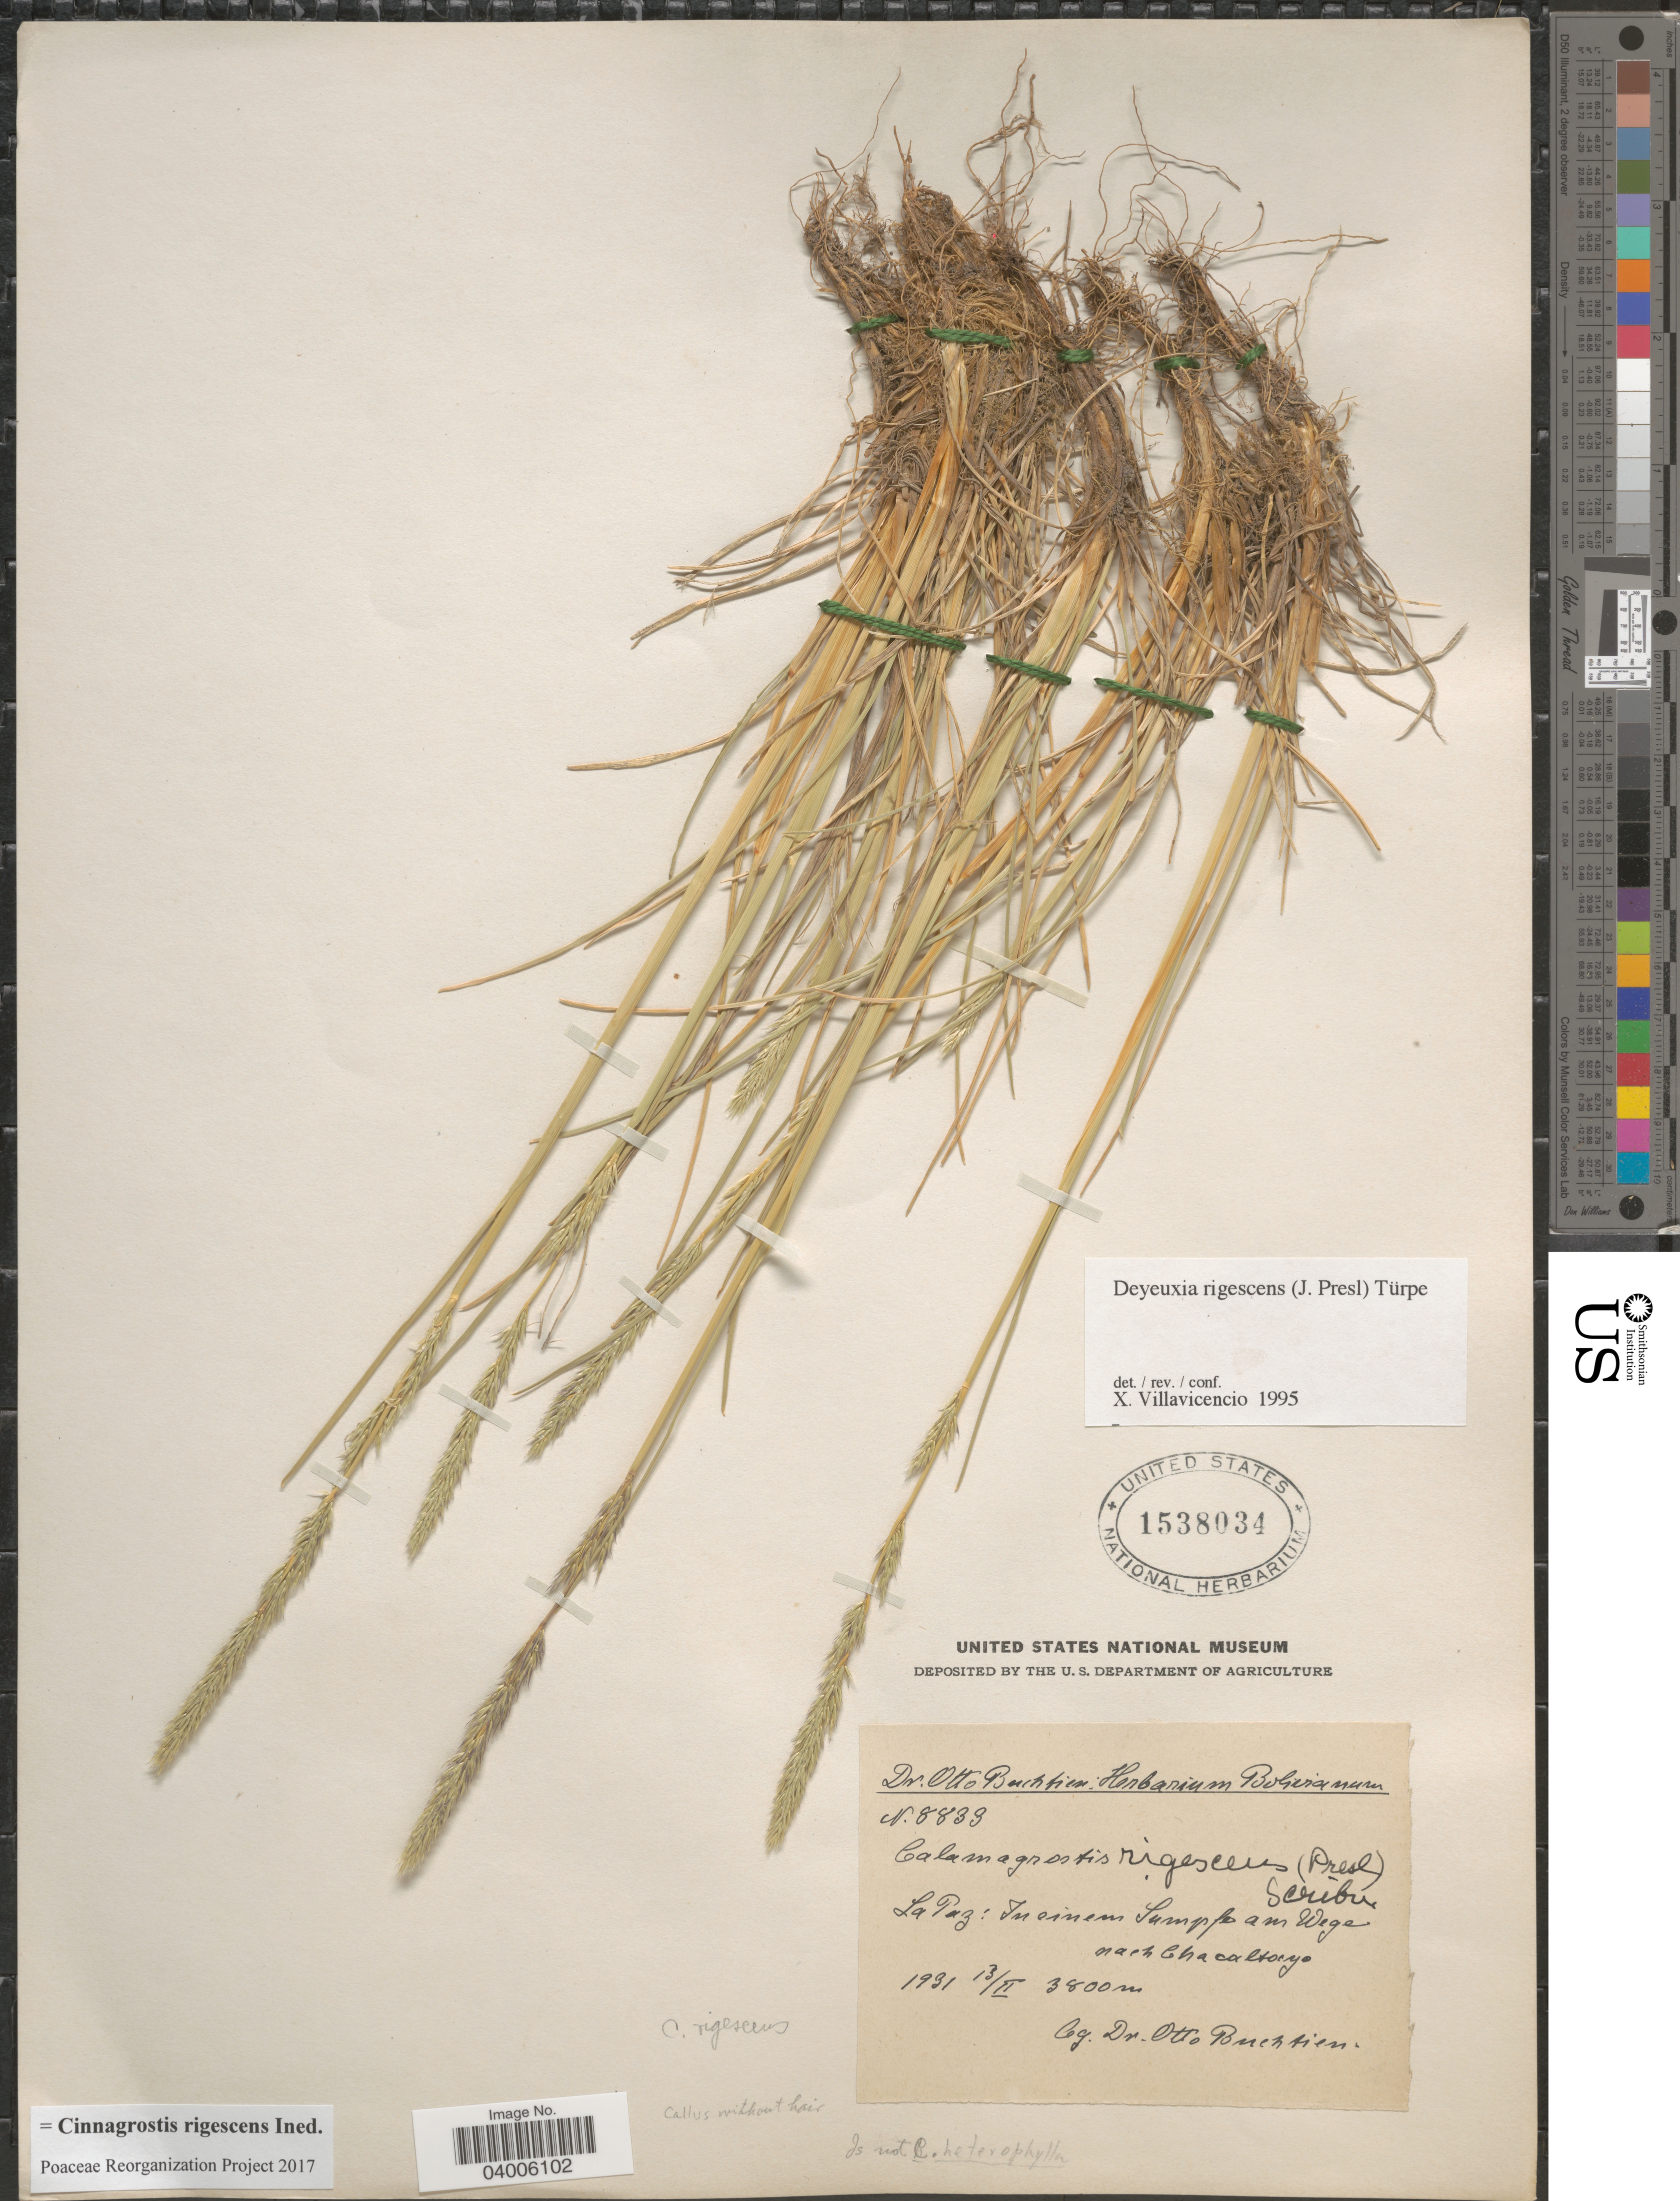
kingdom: Plantae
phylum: Tracheophyta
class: Liliopsida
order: Poales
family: Poaceae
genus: Cinnagrostis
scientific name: Cinnagrostis rigescens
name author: (J. Presl) P.M. Peterson et al.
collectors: O. Buchtien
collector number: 8833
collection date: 1931-02-13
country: Bolivia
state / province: La Paz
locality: In einem Sumpfe am Wege nach Chacaltayo.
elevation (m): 3800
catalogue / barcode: US 1538034